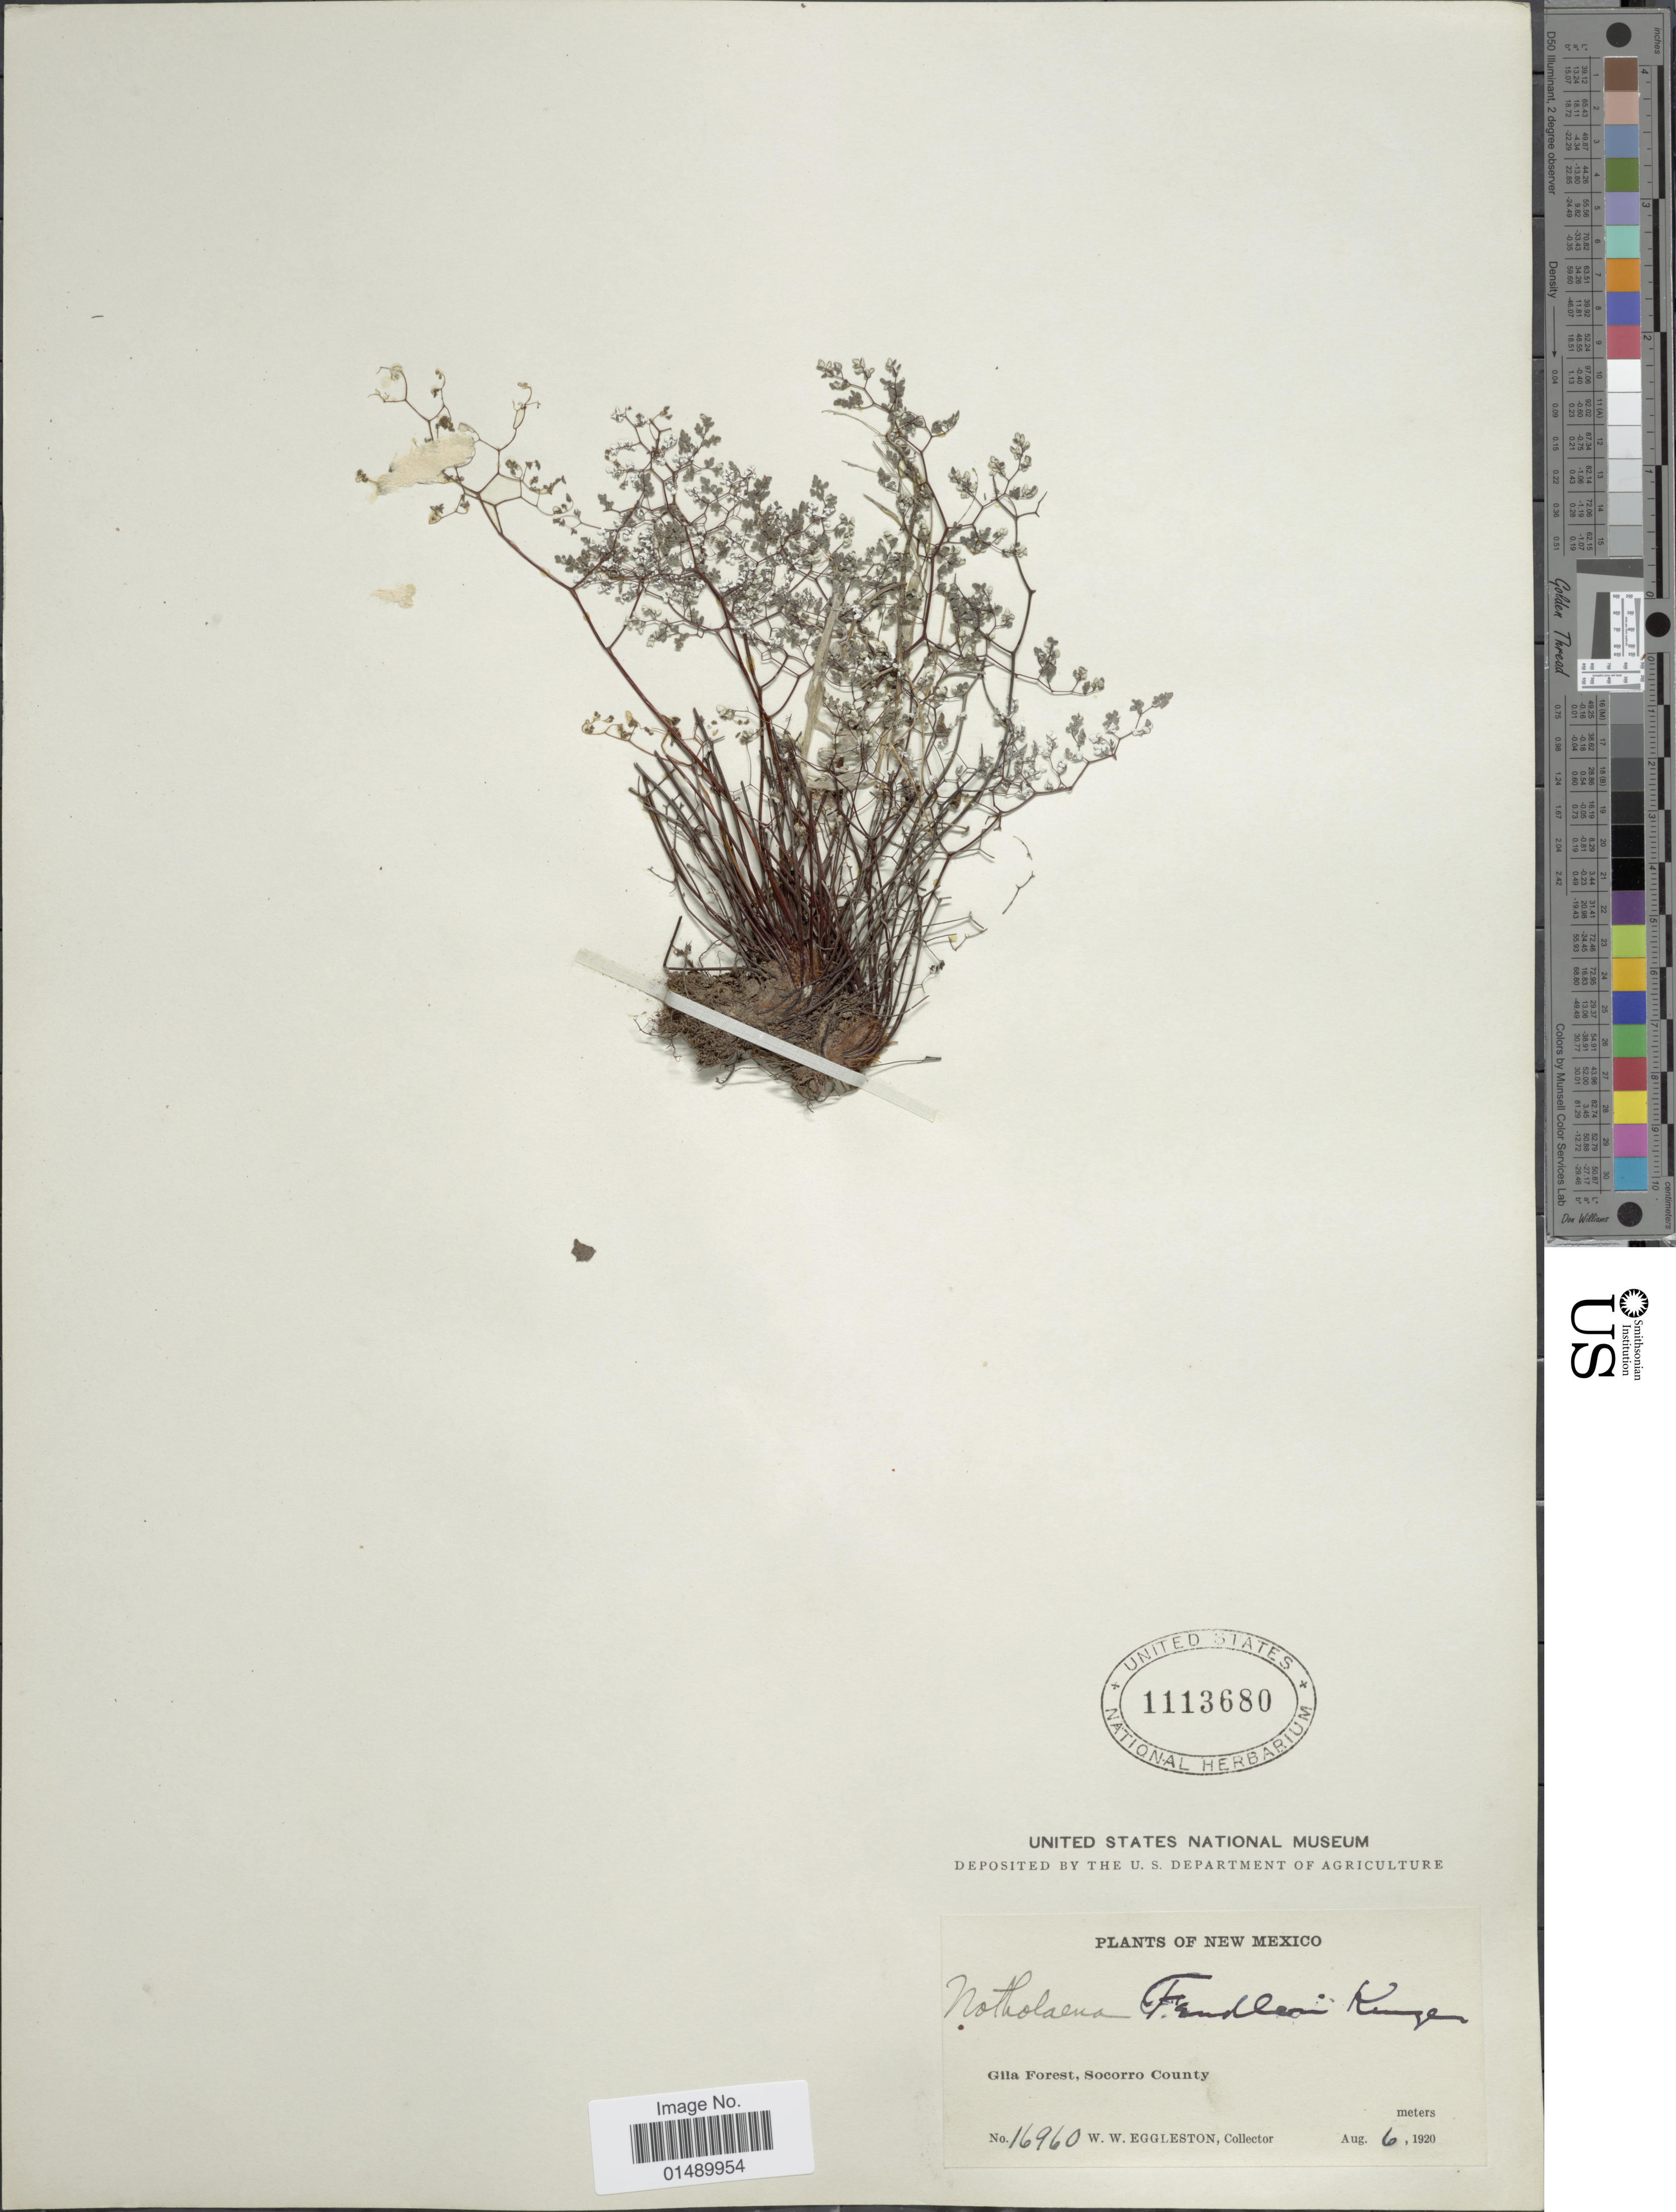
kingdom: Plantae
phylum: Tracheophyta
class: Polypodiopsida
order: Polypodiales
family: Pteridaceae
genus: Argyrochosma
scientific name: Argyrochosma fendleri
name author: (Kunze) Windham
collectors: W. W. Eggleston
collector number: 16960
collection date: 1920-08-06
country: United States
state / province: New Mexico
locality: New Mexico, Gilla Forest, Socorro County.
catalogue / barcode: US 1113680